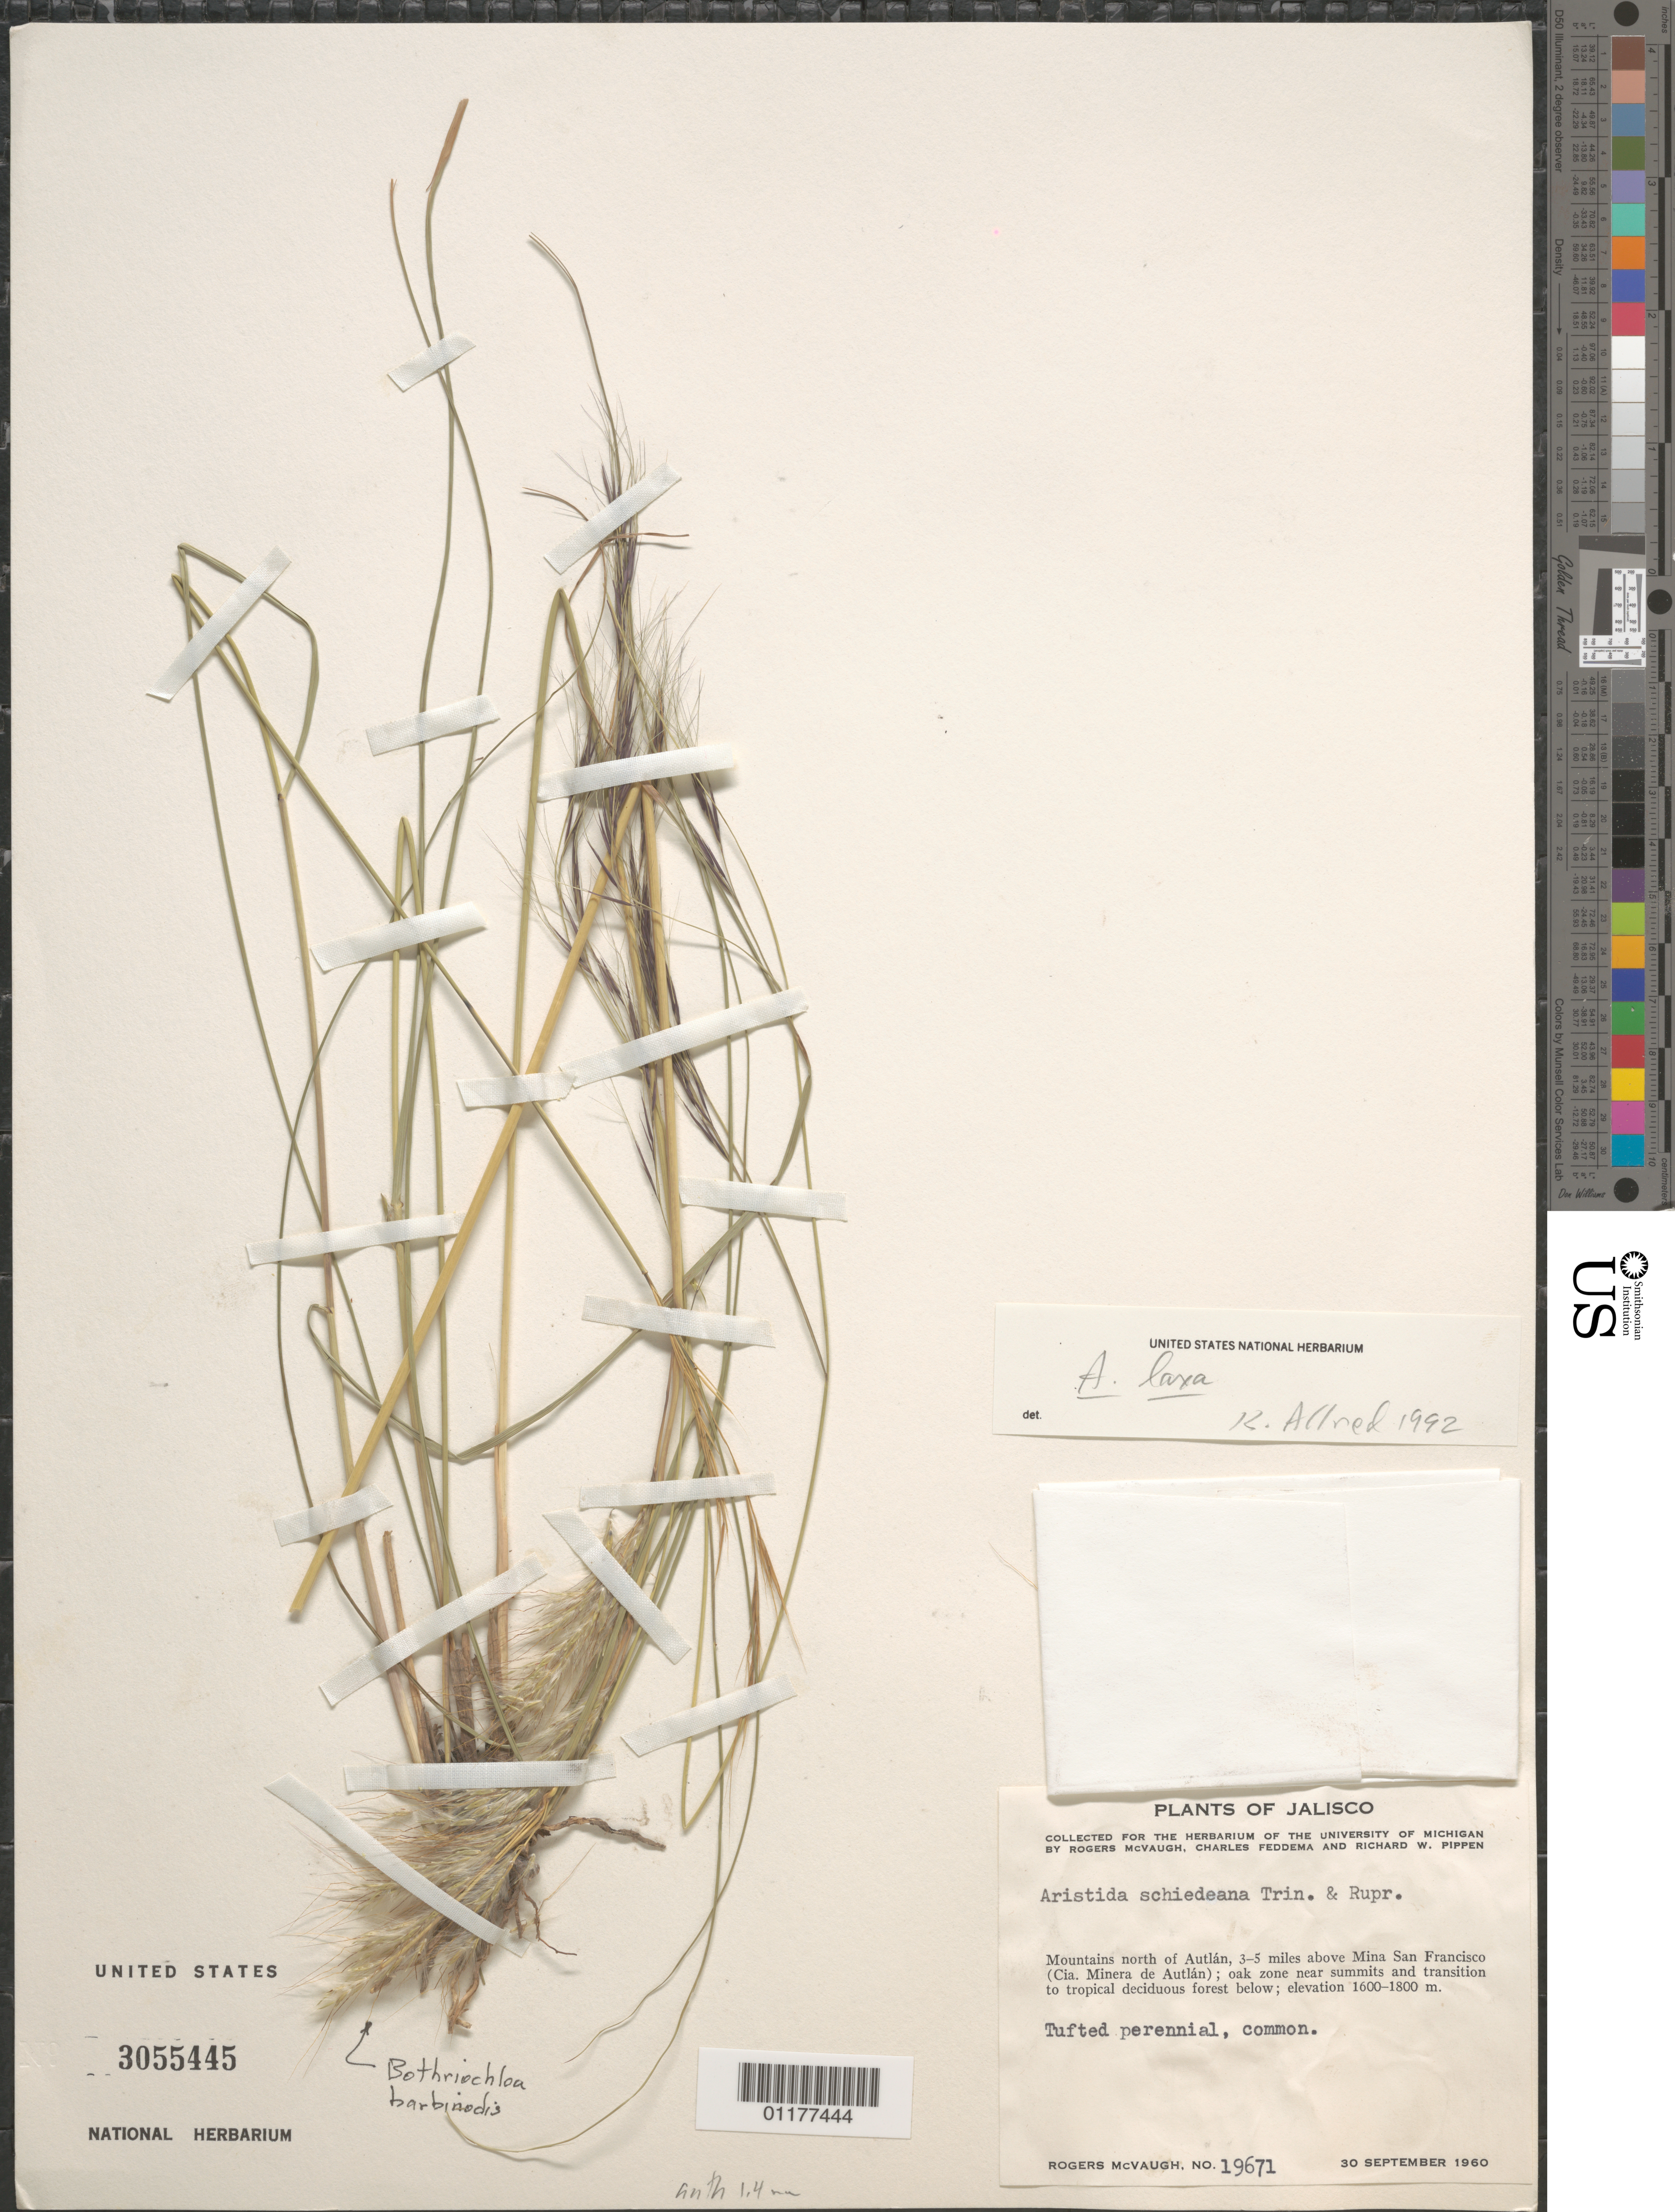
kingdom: Plantae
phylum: Tracheophyta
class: Liliopsida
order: Poales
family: Poaceae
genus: Aristida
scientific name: Aristida laxa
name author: Cav.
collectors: R. McVaugh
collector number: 19671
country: Mexico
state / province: Jalisco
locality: Mountains N of Autlan, above Mina San Francisdo, Cia. Minera de Autlan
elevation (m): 1600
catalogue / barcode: US 3055445